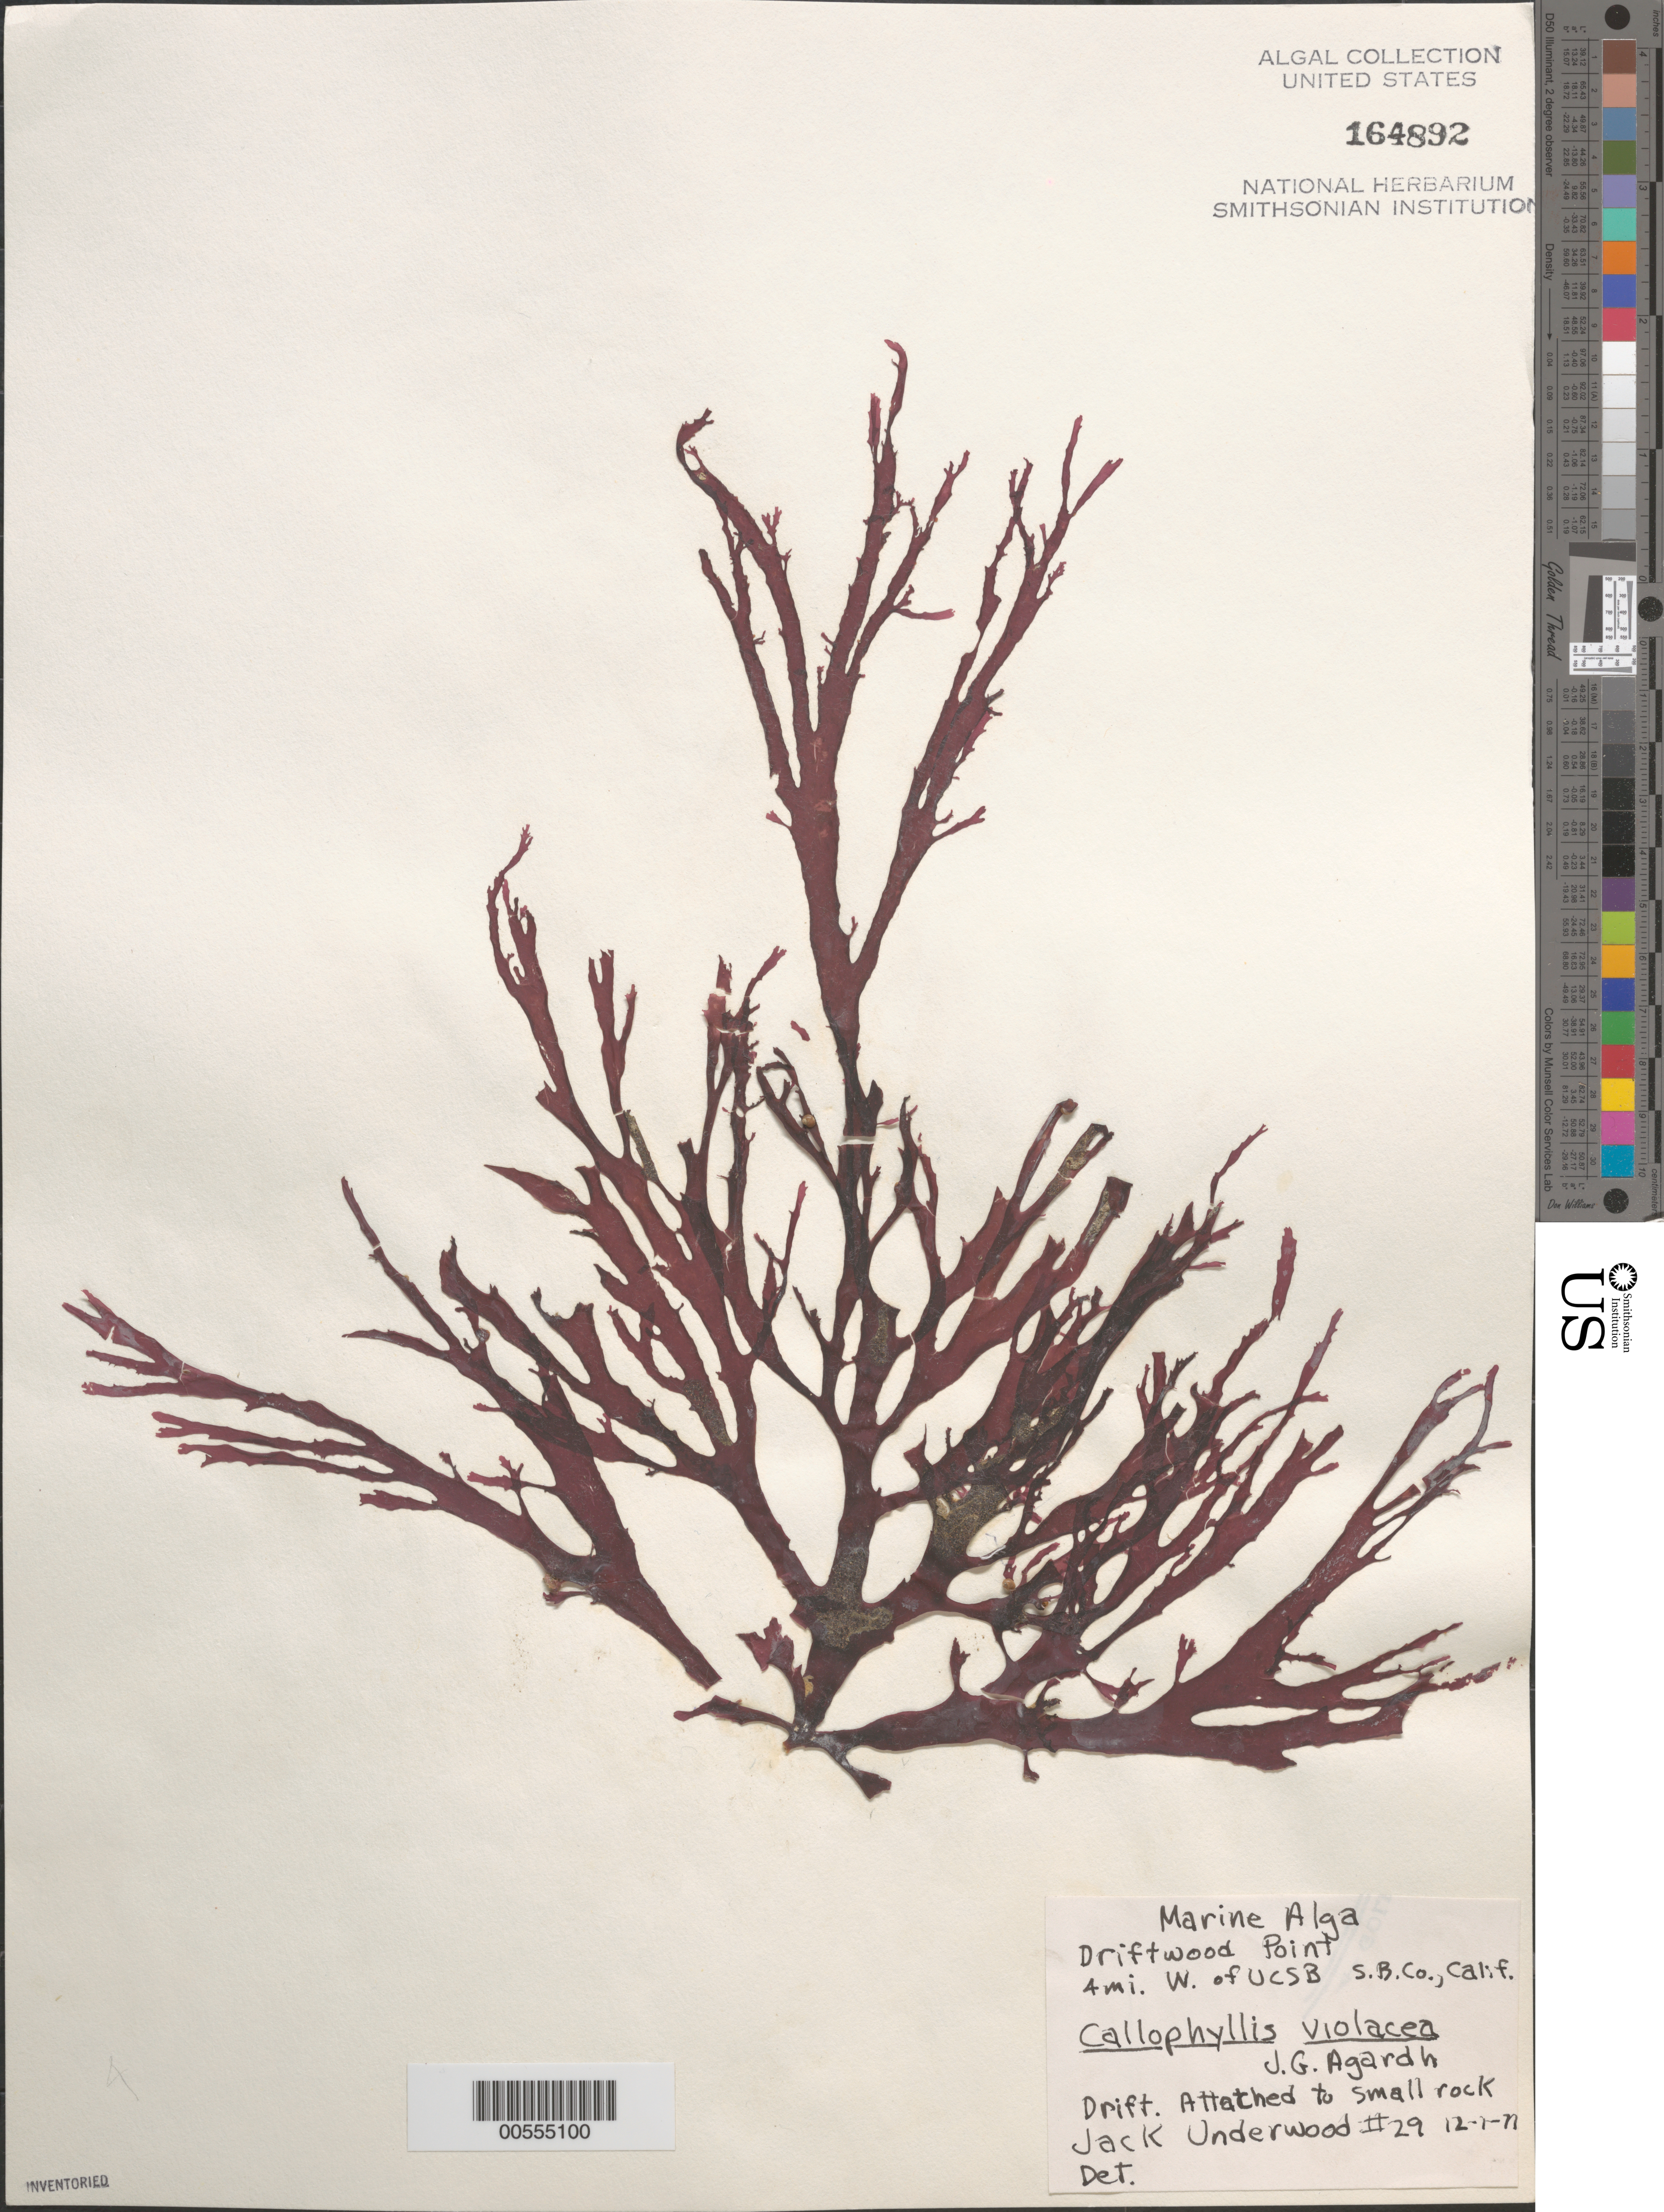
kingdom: Plantae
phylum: Rhodophyta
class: Florideophyceae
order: Gigartinales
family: Kallymeniaceae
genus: Callophyllis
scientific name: Callophyllis violacea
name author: J. Agardh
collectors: J. Underwood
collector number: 29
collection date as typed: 01 Dec 1971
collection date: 1971-12-01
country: United States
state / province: California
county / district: Santa Barbara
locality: Driftwood Point, 4 miles west of University of California Santa Barbara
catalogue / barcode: US 164892